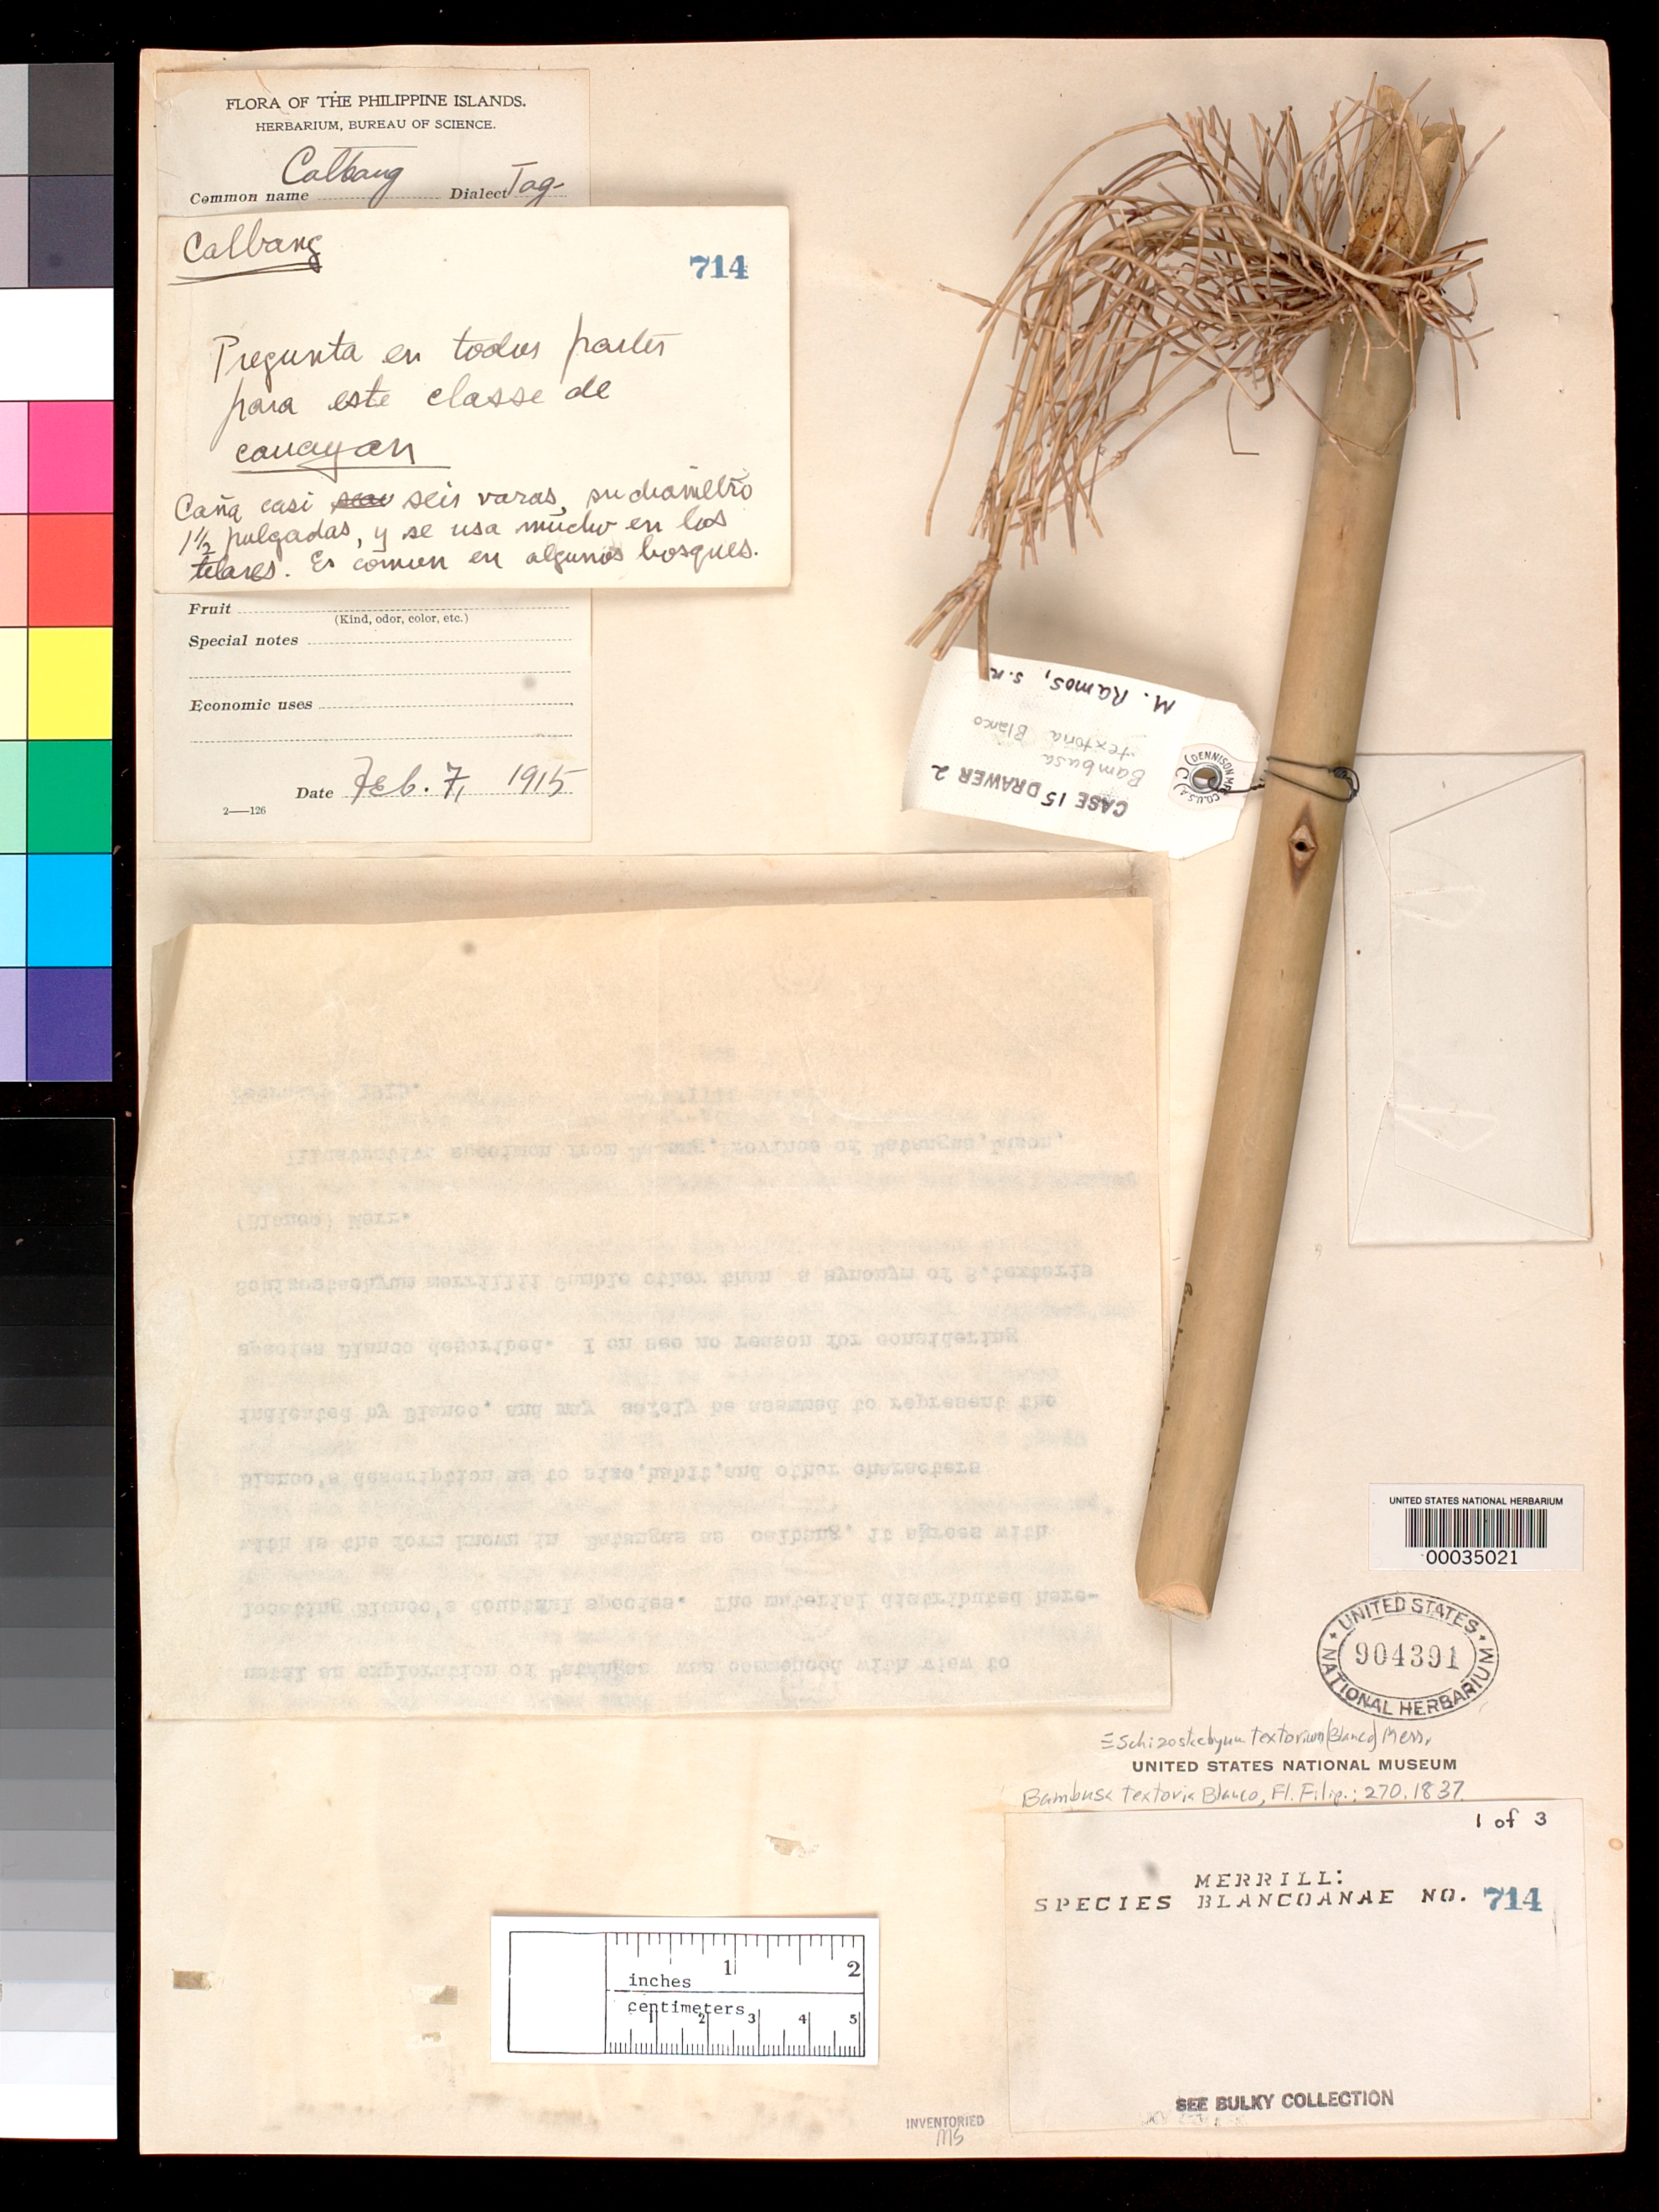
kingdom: Plantae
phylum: Tracheophyta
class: Liliopsida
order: Poales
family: Poaceae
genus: Schizostachyum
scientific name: Schizostachyum textorium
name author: (Blanco) Merr.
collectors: M. Ramos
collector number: Sp. Blancoan. 0714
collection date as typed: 07 Feb 1915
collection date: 1915-02-07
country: Philippines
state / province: Calabarzon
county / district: Batangas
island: Luzon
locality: Bauan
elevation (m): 2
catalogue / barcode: US 904391